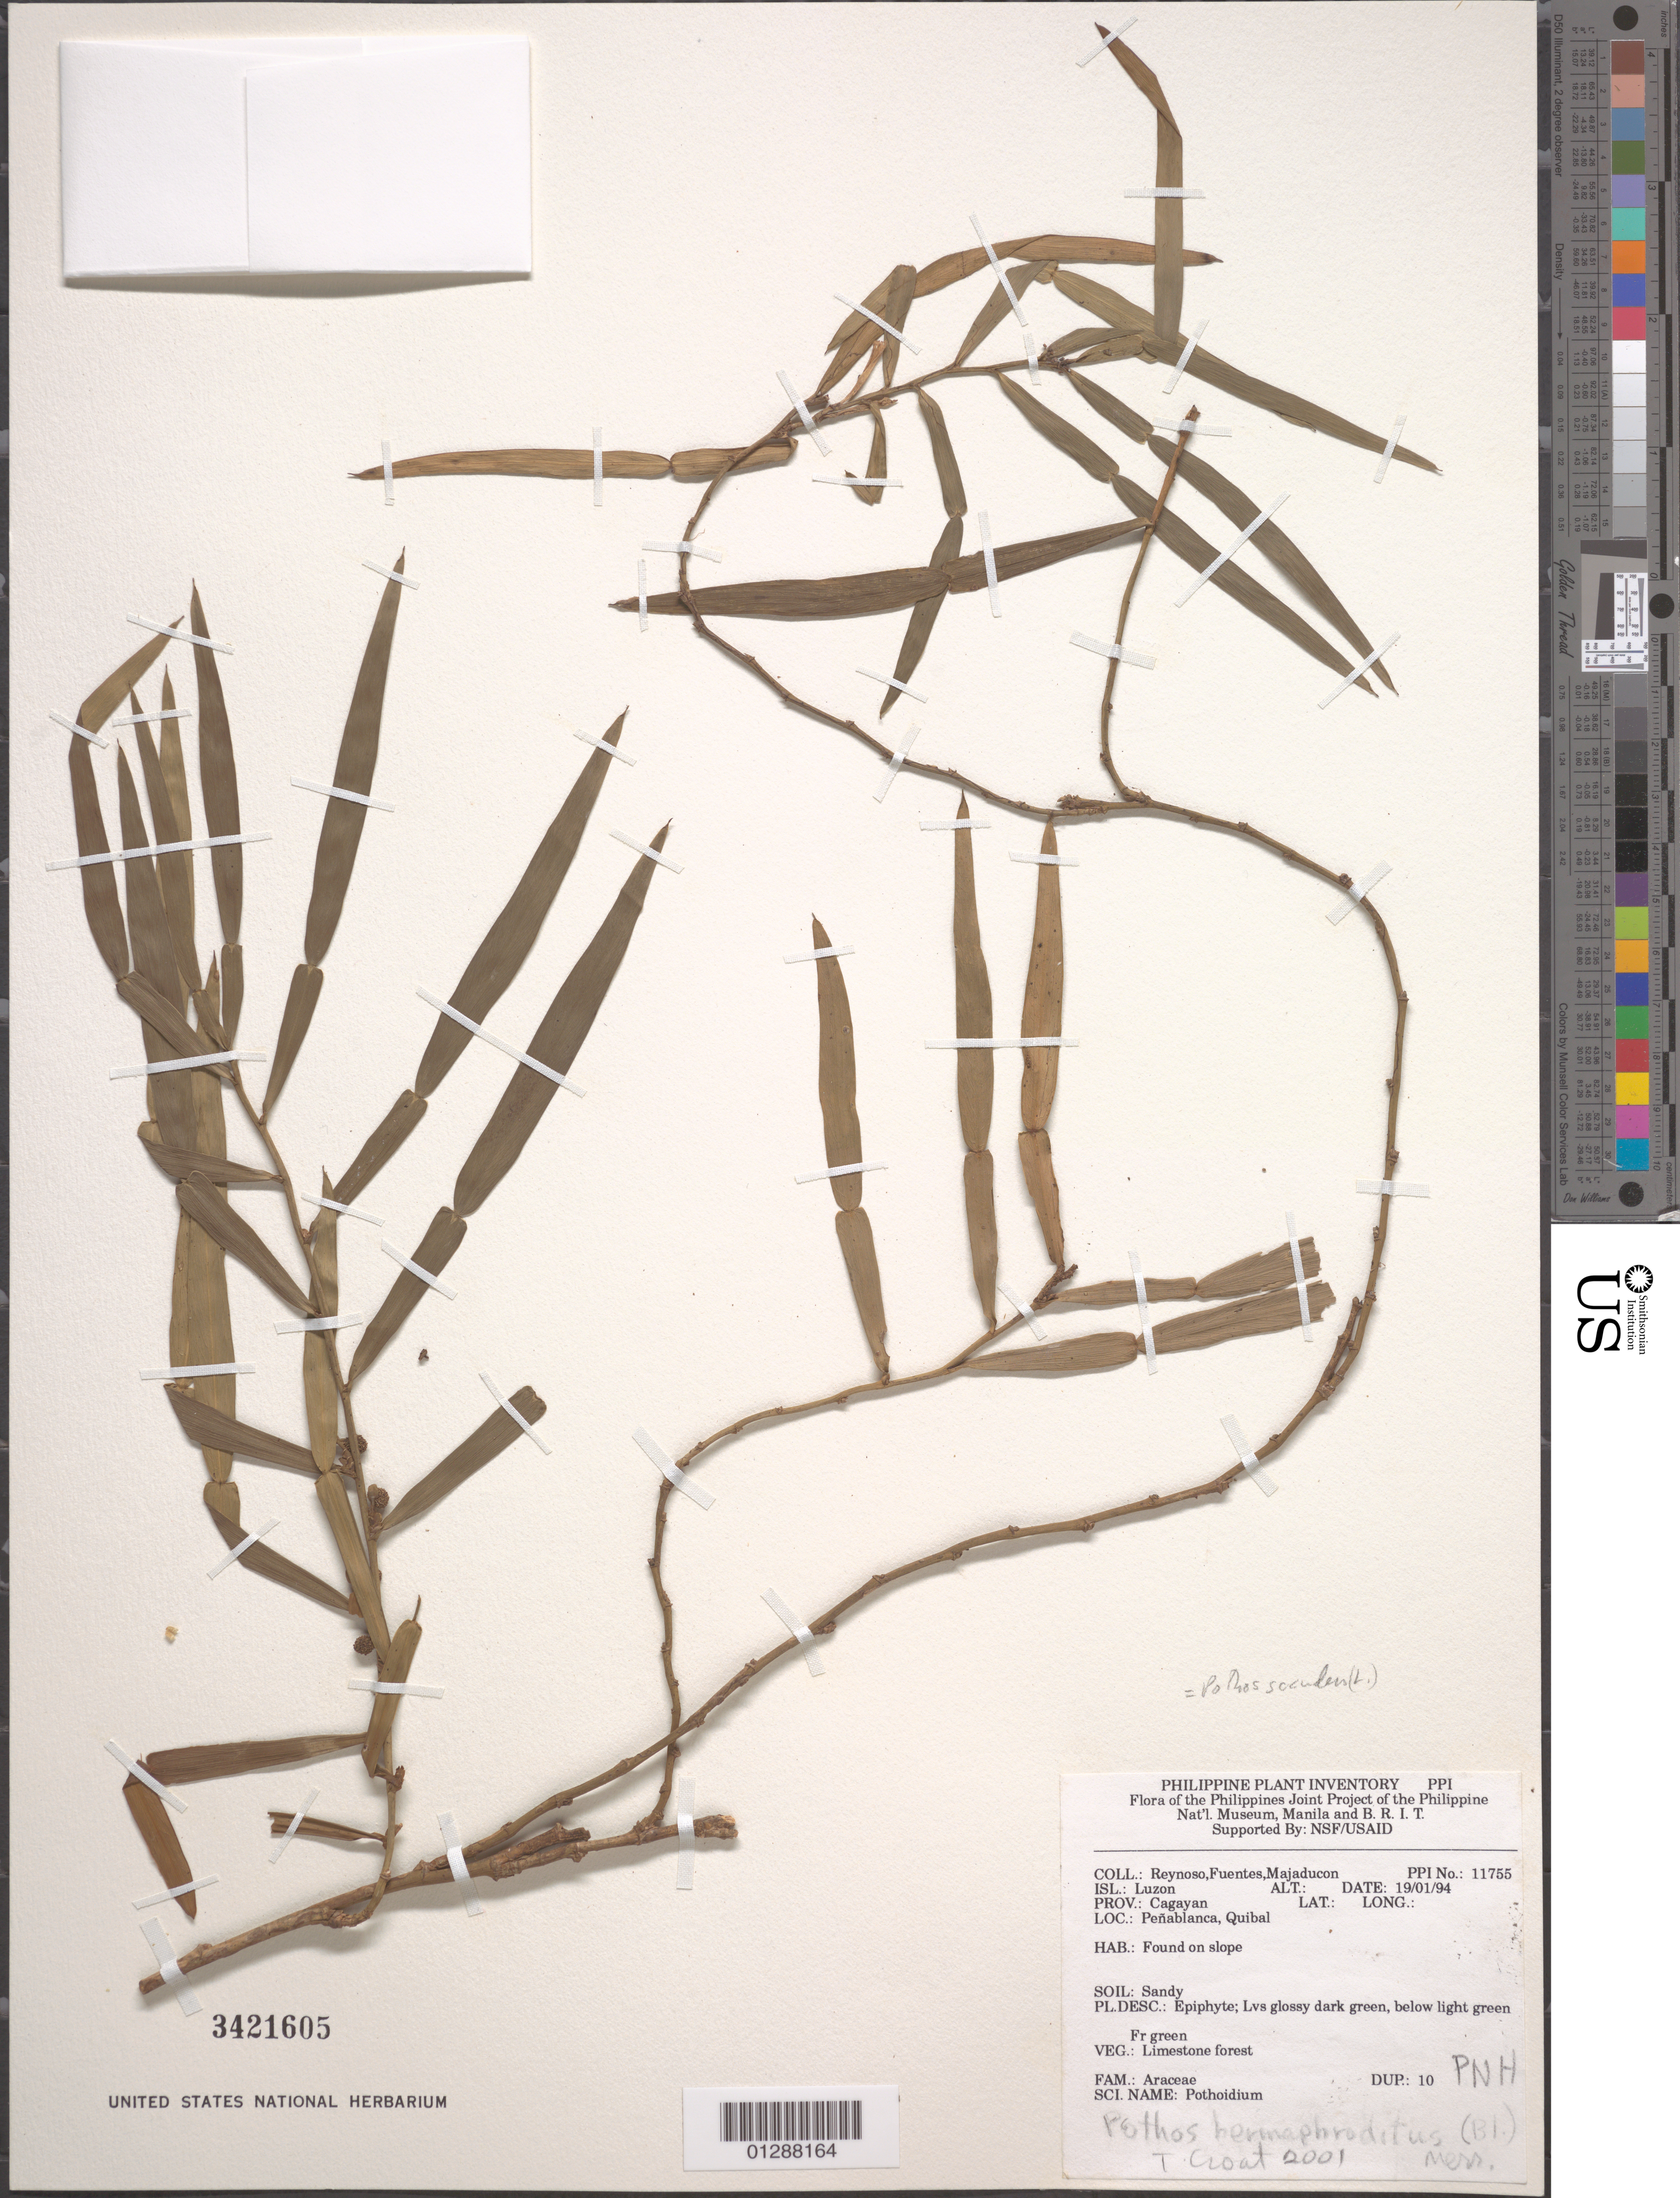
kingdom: Plantae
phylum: Tracheophyta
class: Liliopsida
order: Alismatales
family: Araceae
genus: Pothos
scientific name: Pothos scandens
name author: L.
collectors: E. Reynoso, -. Fuentes & Majaducon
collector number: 11755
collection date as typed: Transcribed d/m/y: 19/1/94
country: Philippines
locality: Isl: Luzon. Prov.: Cagayan. Peñablanca, Quibal. On slope.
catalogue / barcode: US 3421605